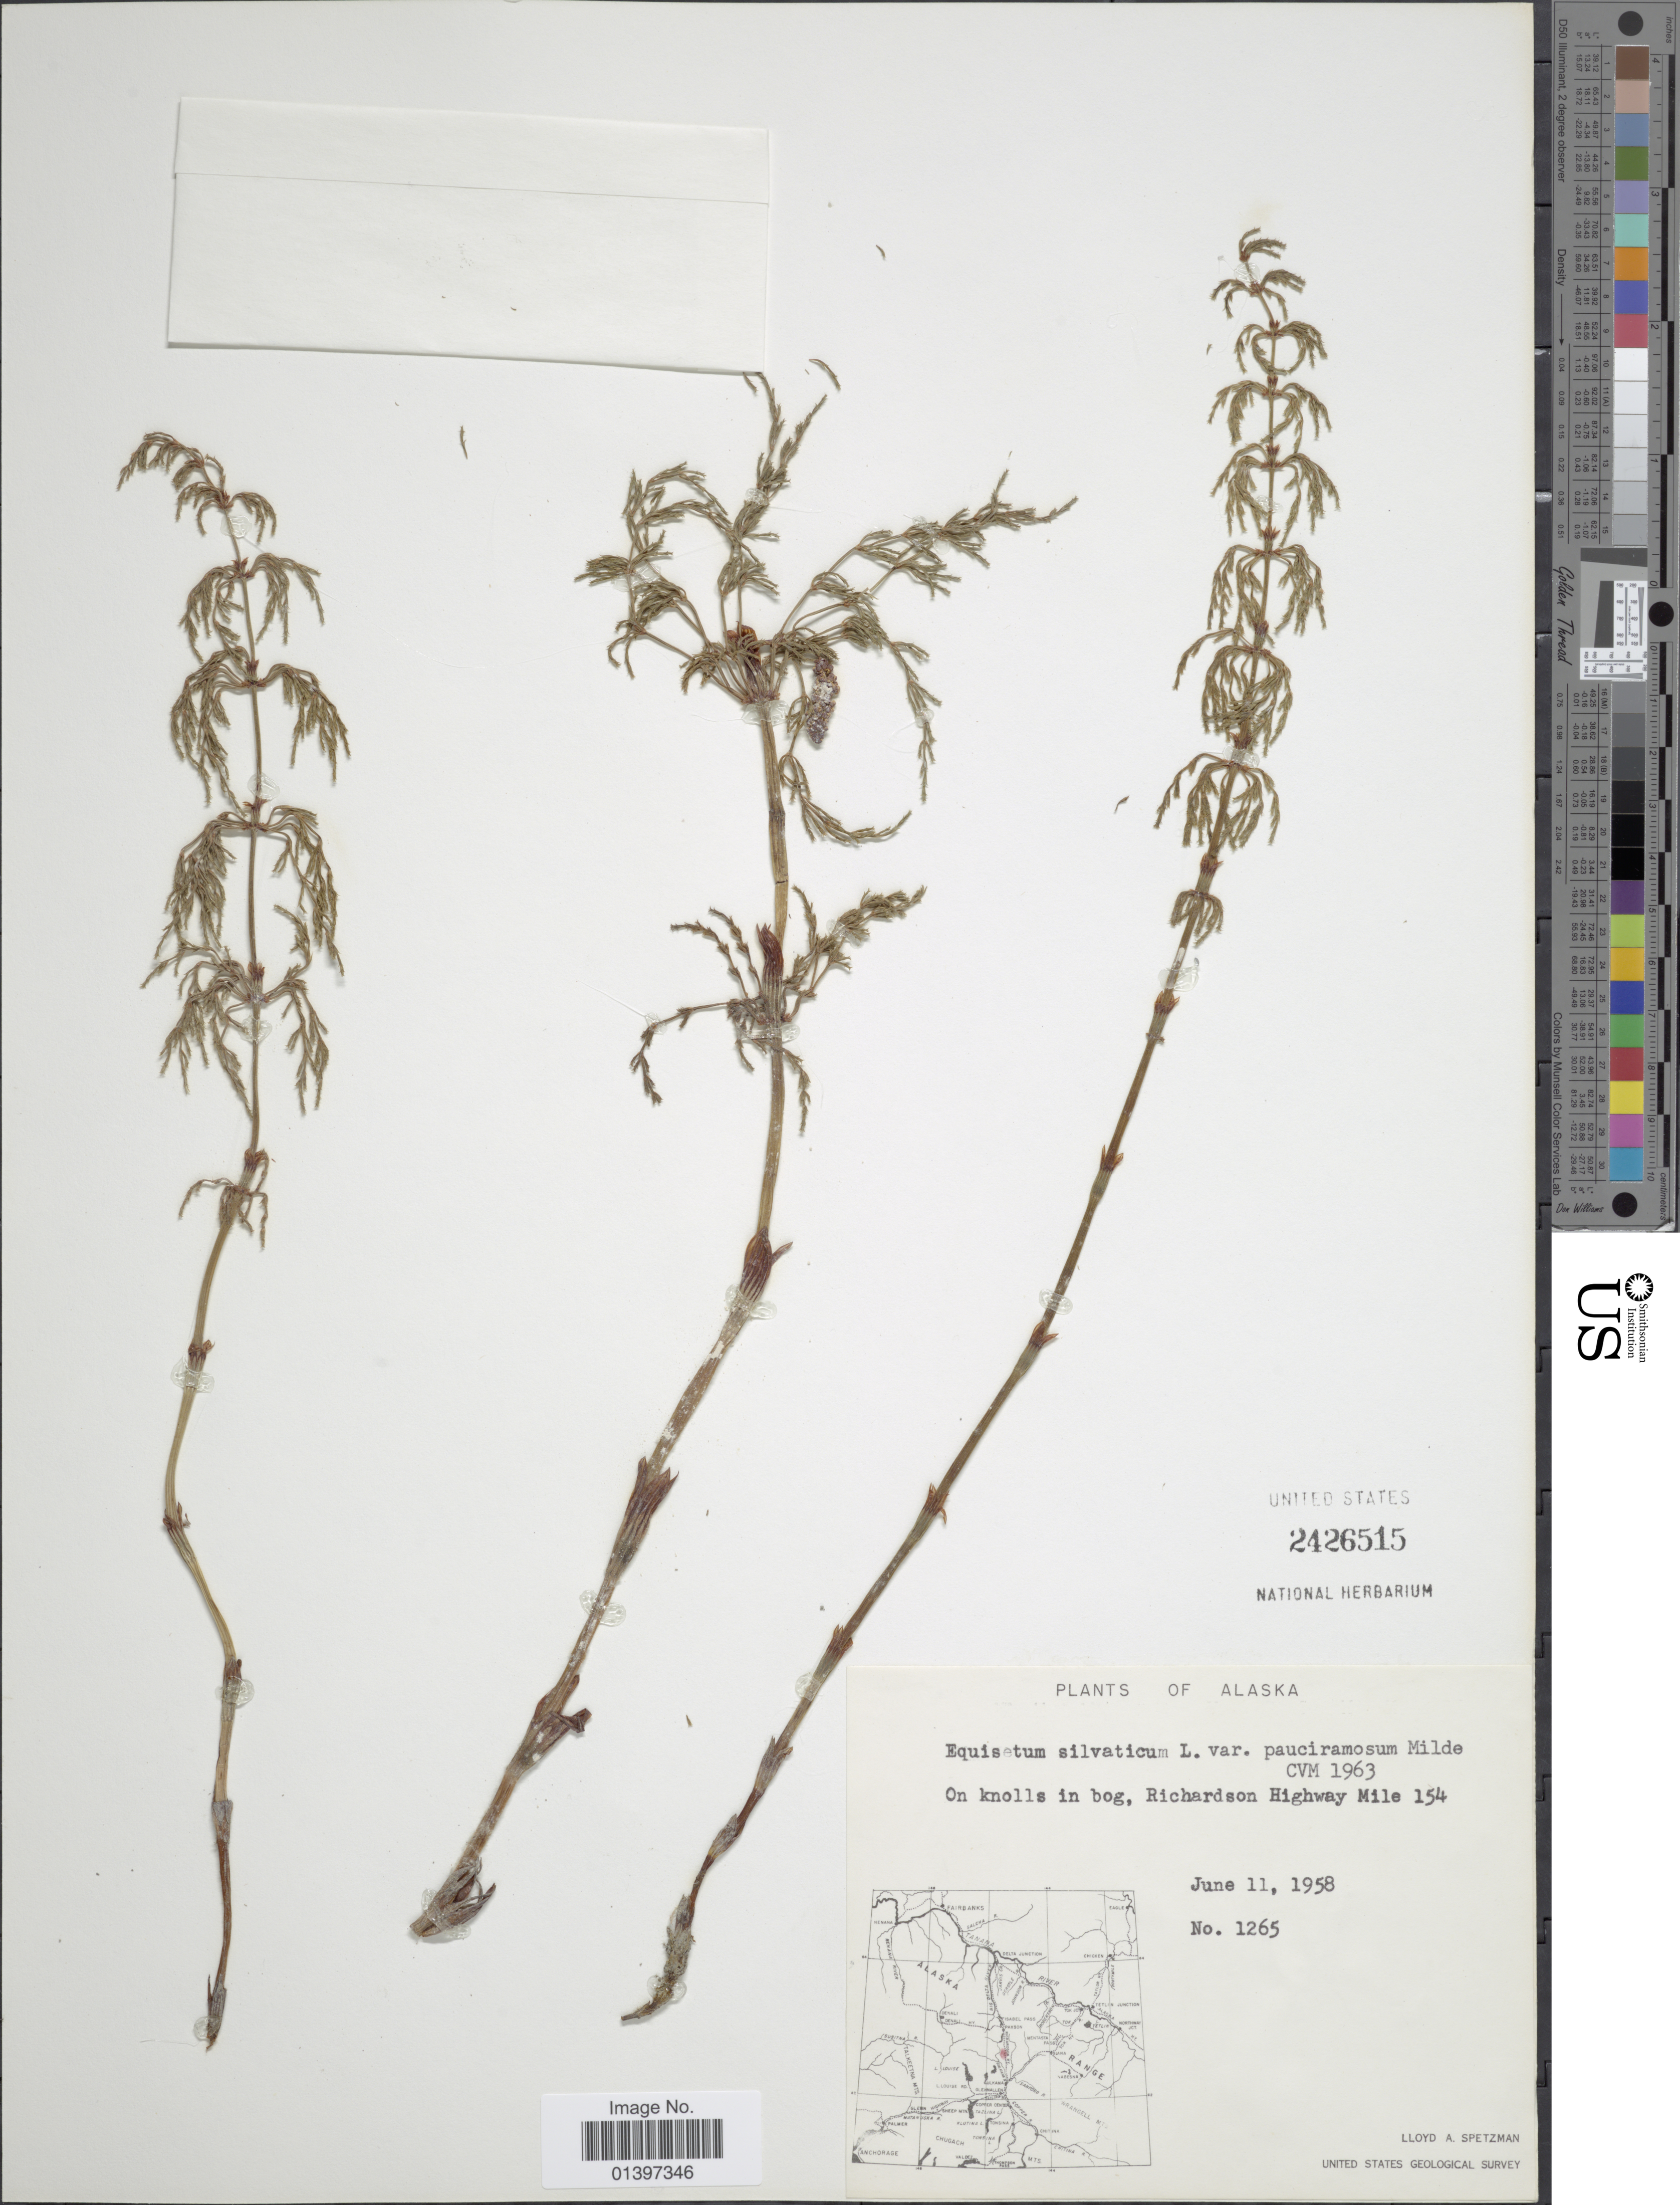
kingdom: Plantae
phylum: Tracheophyta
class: Polypodiopsida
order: Equisetales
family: Equisetaceae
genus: Equisetum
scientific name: Equisetum sylvaticum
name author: L.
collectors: L. Spetzman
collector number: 1265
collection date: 1958-06-11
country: United States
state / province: Alaska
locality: On knolls in bog, Richardson Highway Mile 154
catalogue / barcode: US 2426515